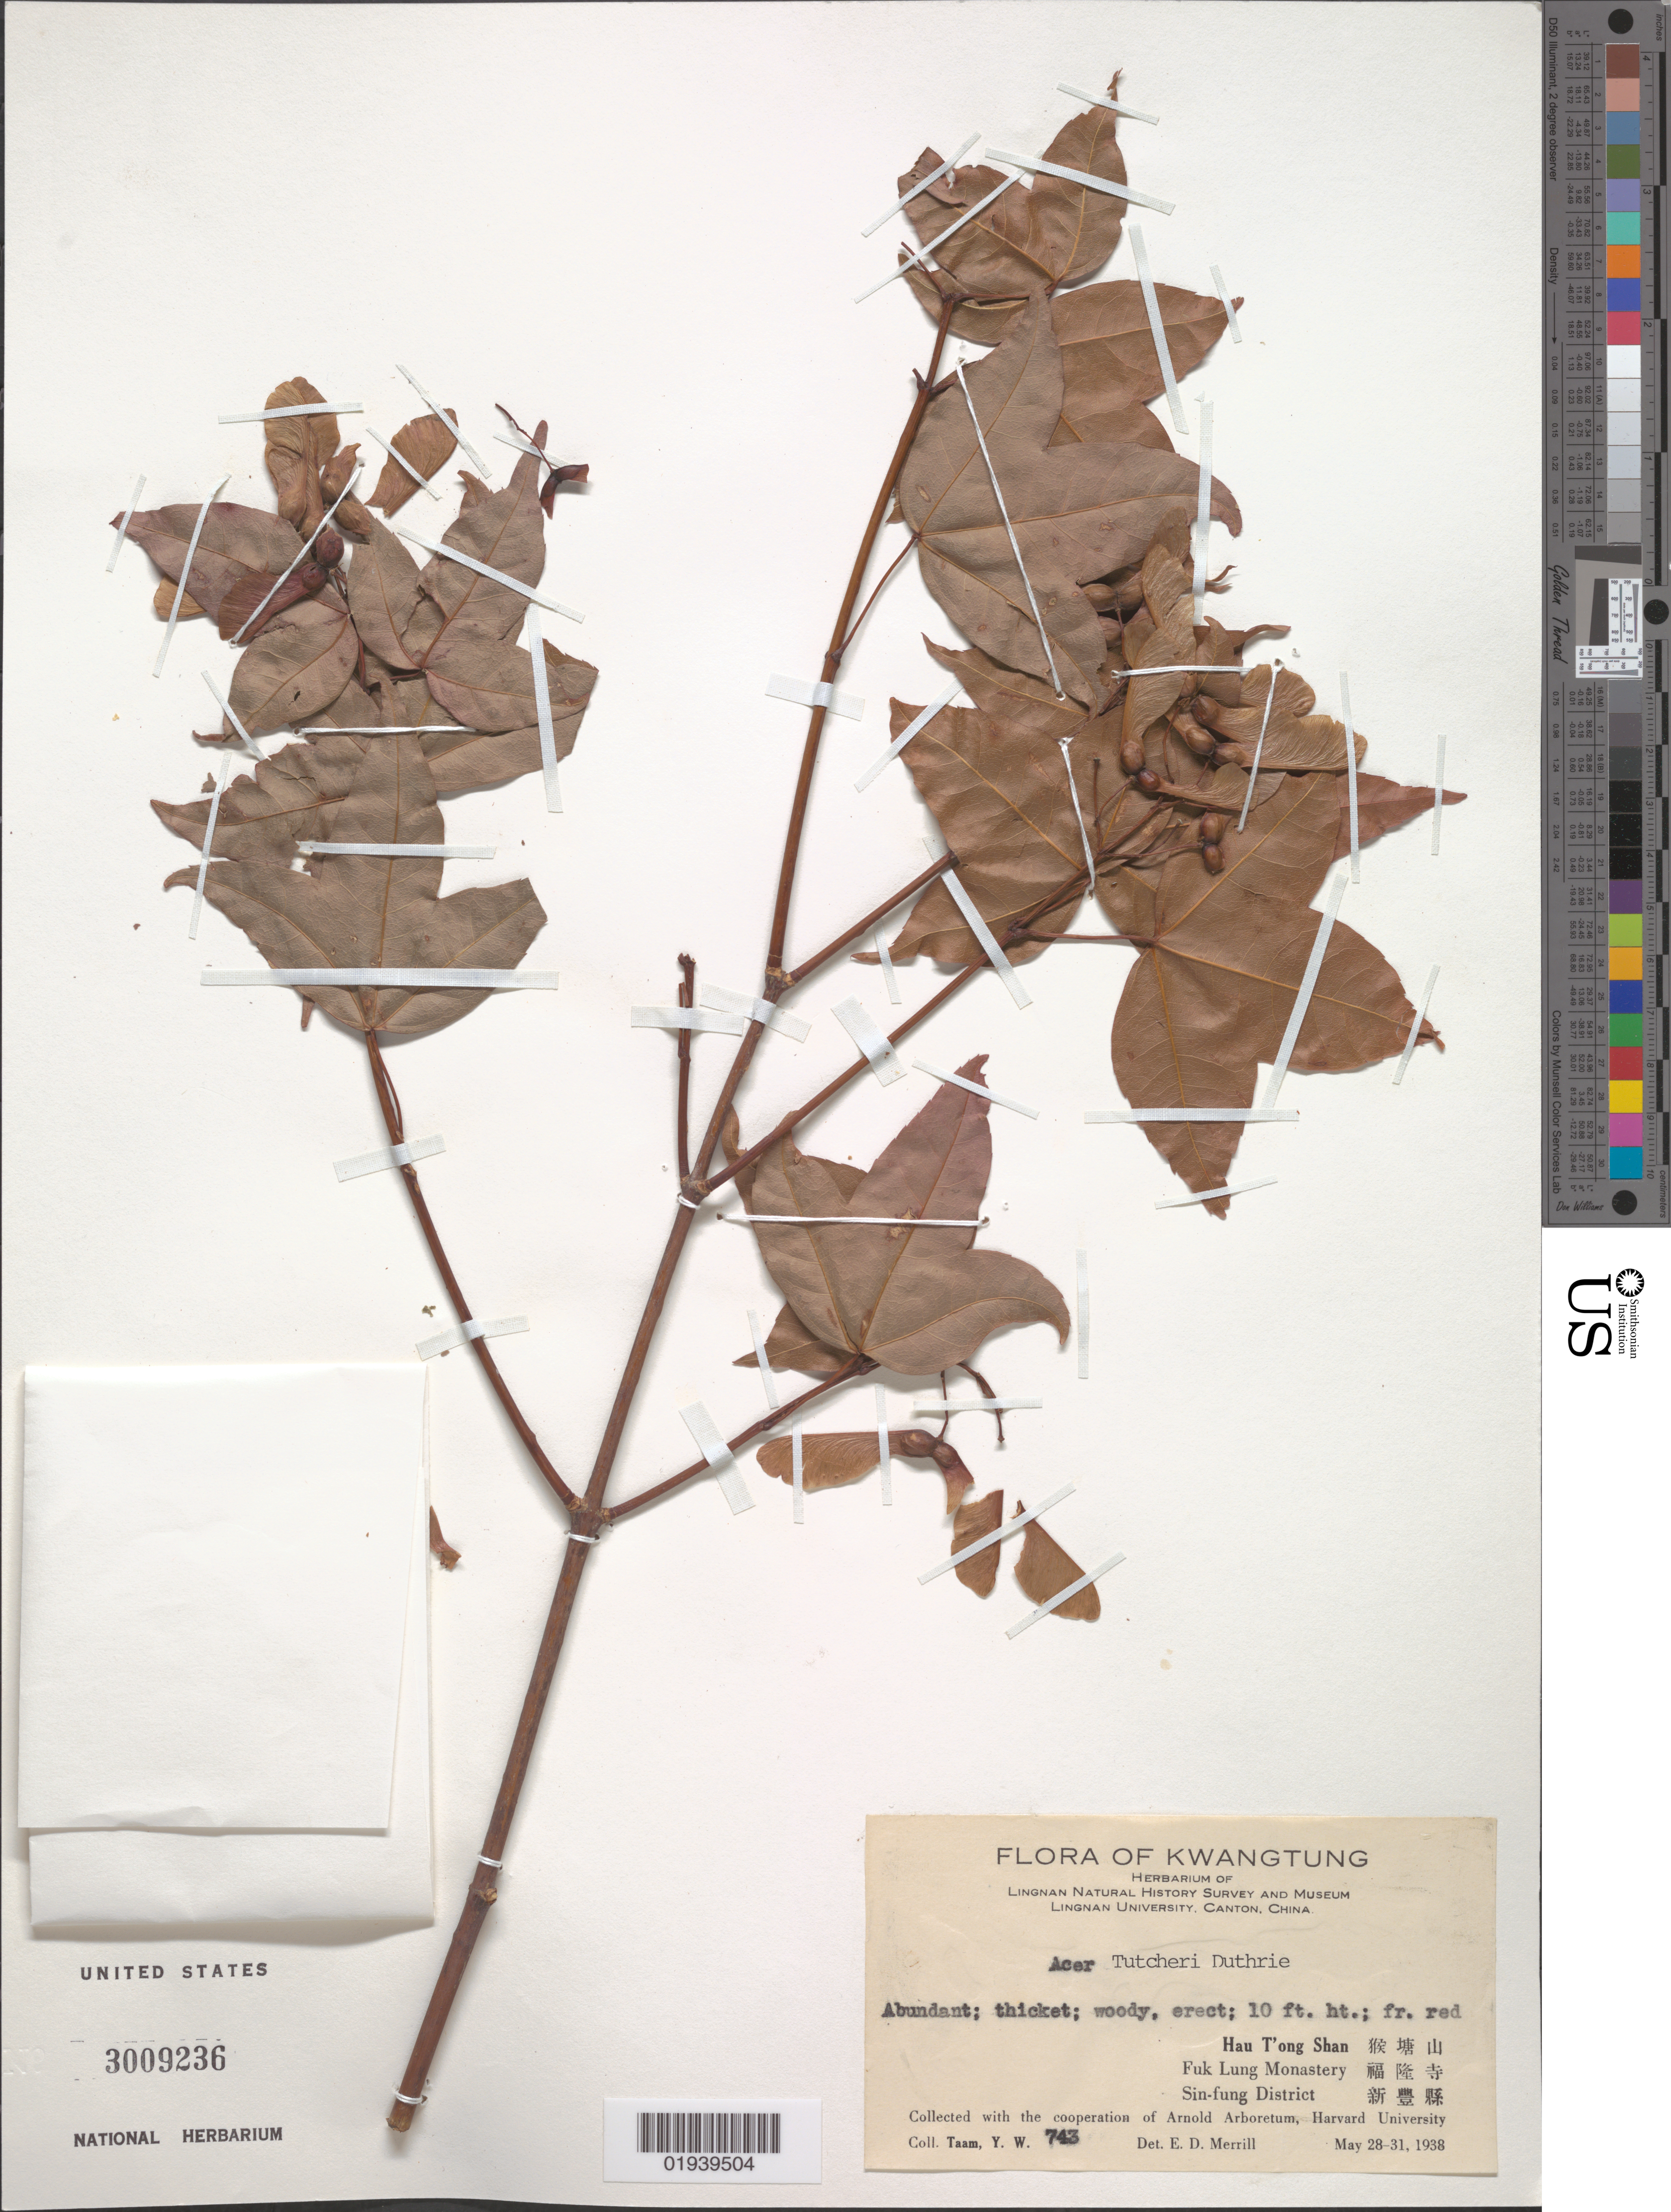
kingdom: Plantae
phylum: Tracheophyta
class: Magnoliopsida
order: Sapindales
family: Sapindaceae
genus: Acer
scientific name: Acer tutcheri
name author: Duthie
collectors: Y. W. Taam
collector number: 743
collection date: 1938-05-28/1938-05-31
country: China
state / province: Guangdong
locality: Kwangtung [Guangdong], Hau T'ong Shan, Fuk Lung Monastery, Sin-fung District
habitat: Abundand, thicket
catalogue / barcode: US 3009236